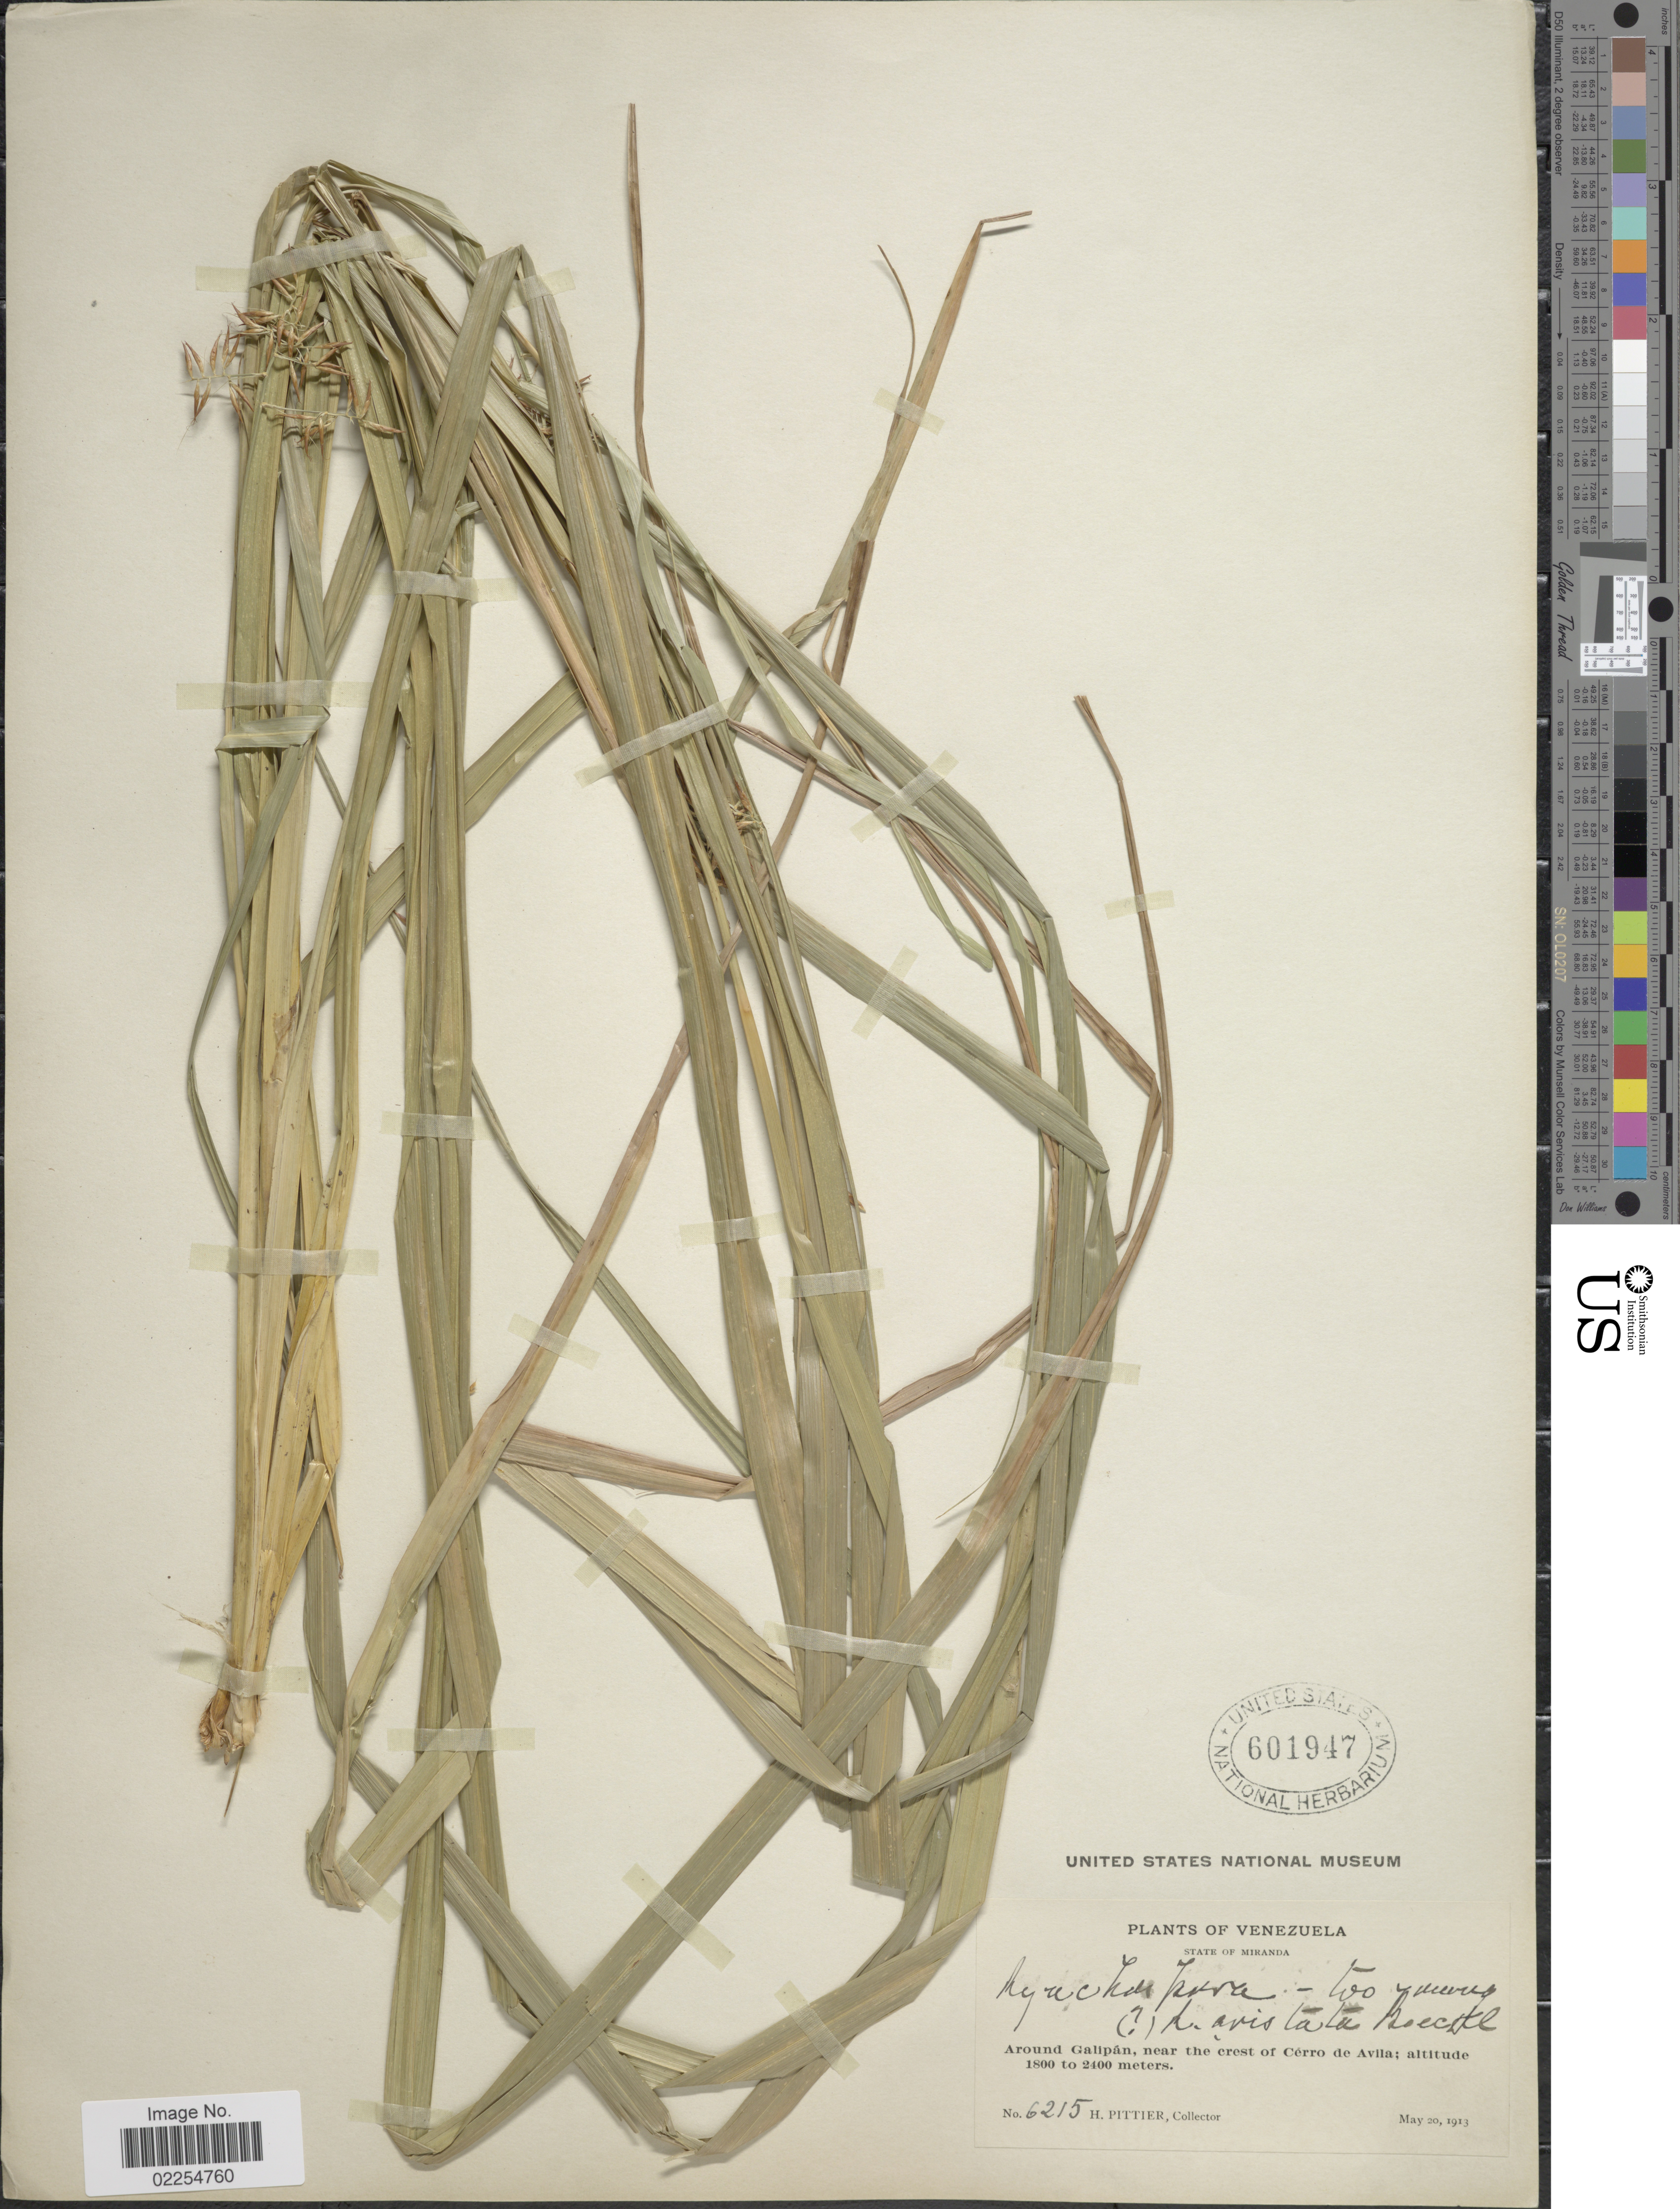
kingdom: Plantae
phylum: Tracheophyta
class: Liliopsida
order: Poales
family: Cyperaceae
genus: Rhynchospora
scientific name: Rhynchospora hieronymi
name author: Boeckeler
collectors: H. F. Pittier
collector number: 6215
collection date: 1913-05-20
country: Venezuela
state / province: Miranda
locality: Around Galipan, near the crest of Cerro de Avila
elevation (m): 1800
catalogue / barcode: US 601947